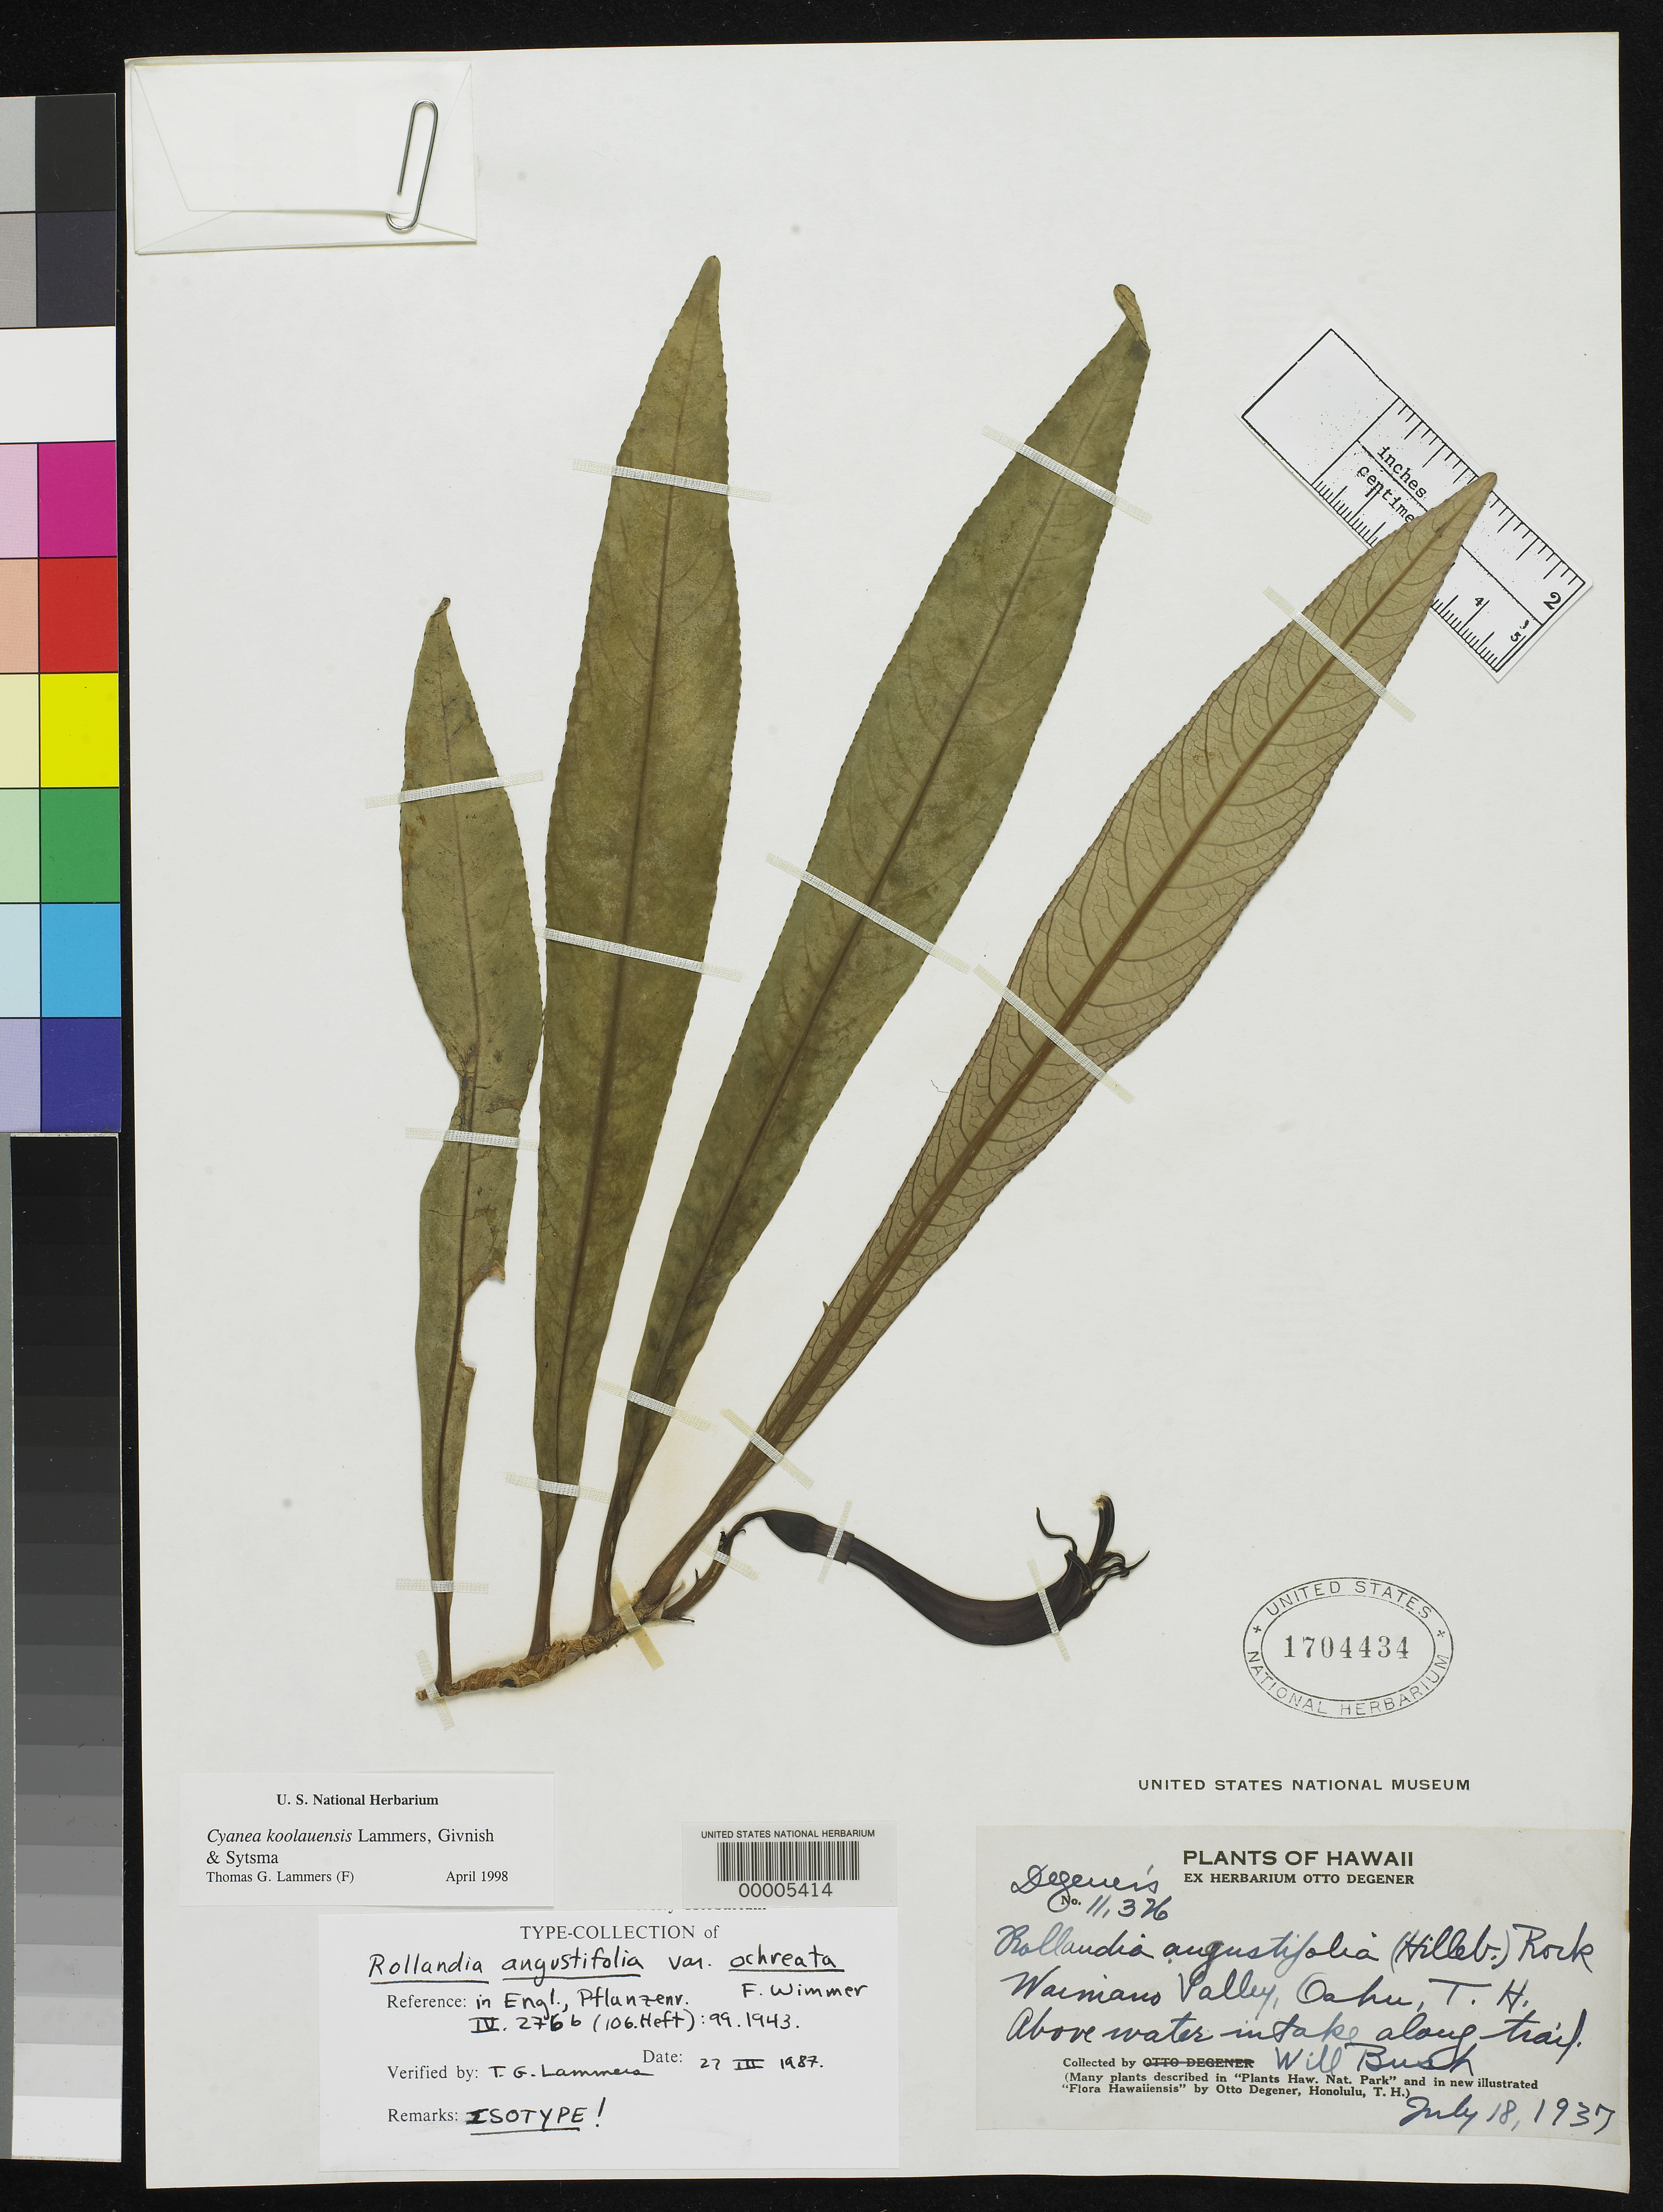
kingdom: Plantae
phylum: Tracheophyta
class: Magnoliopsida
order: Asterales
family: Campanulaceae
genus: Rollandia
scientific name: Rollandia angustifolia var. ochreata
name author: E. Wimm. in Engl.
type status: Isotype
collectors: W. Bush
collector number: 11376 Degener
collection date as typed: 18 Jul 1937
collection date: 1937-07-18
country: United States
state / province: Hawaii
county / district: Honolulu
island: Oahu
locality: Waimano Valley.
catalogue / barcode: US 1704434